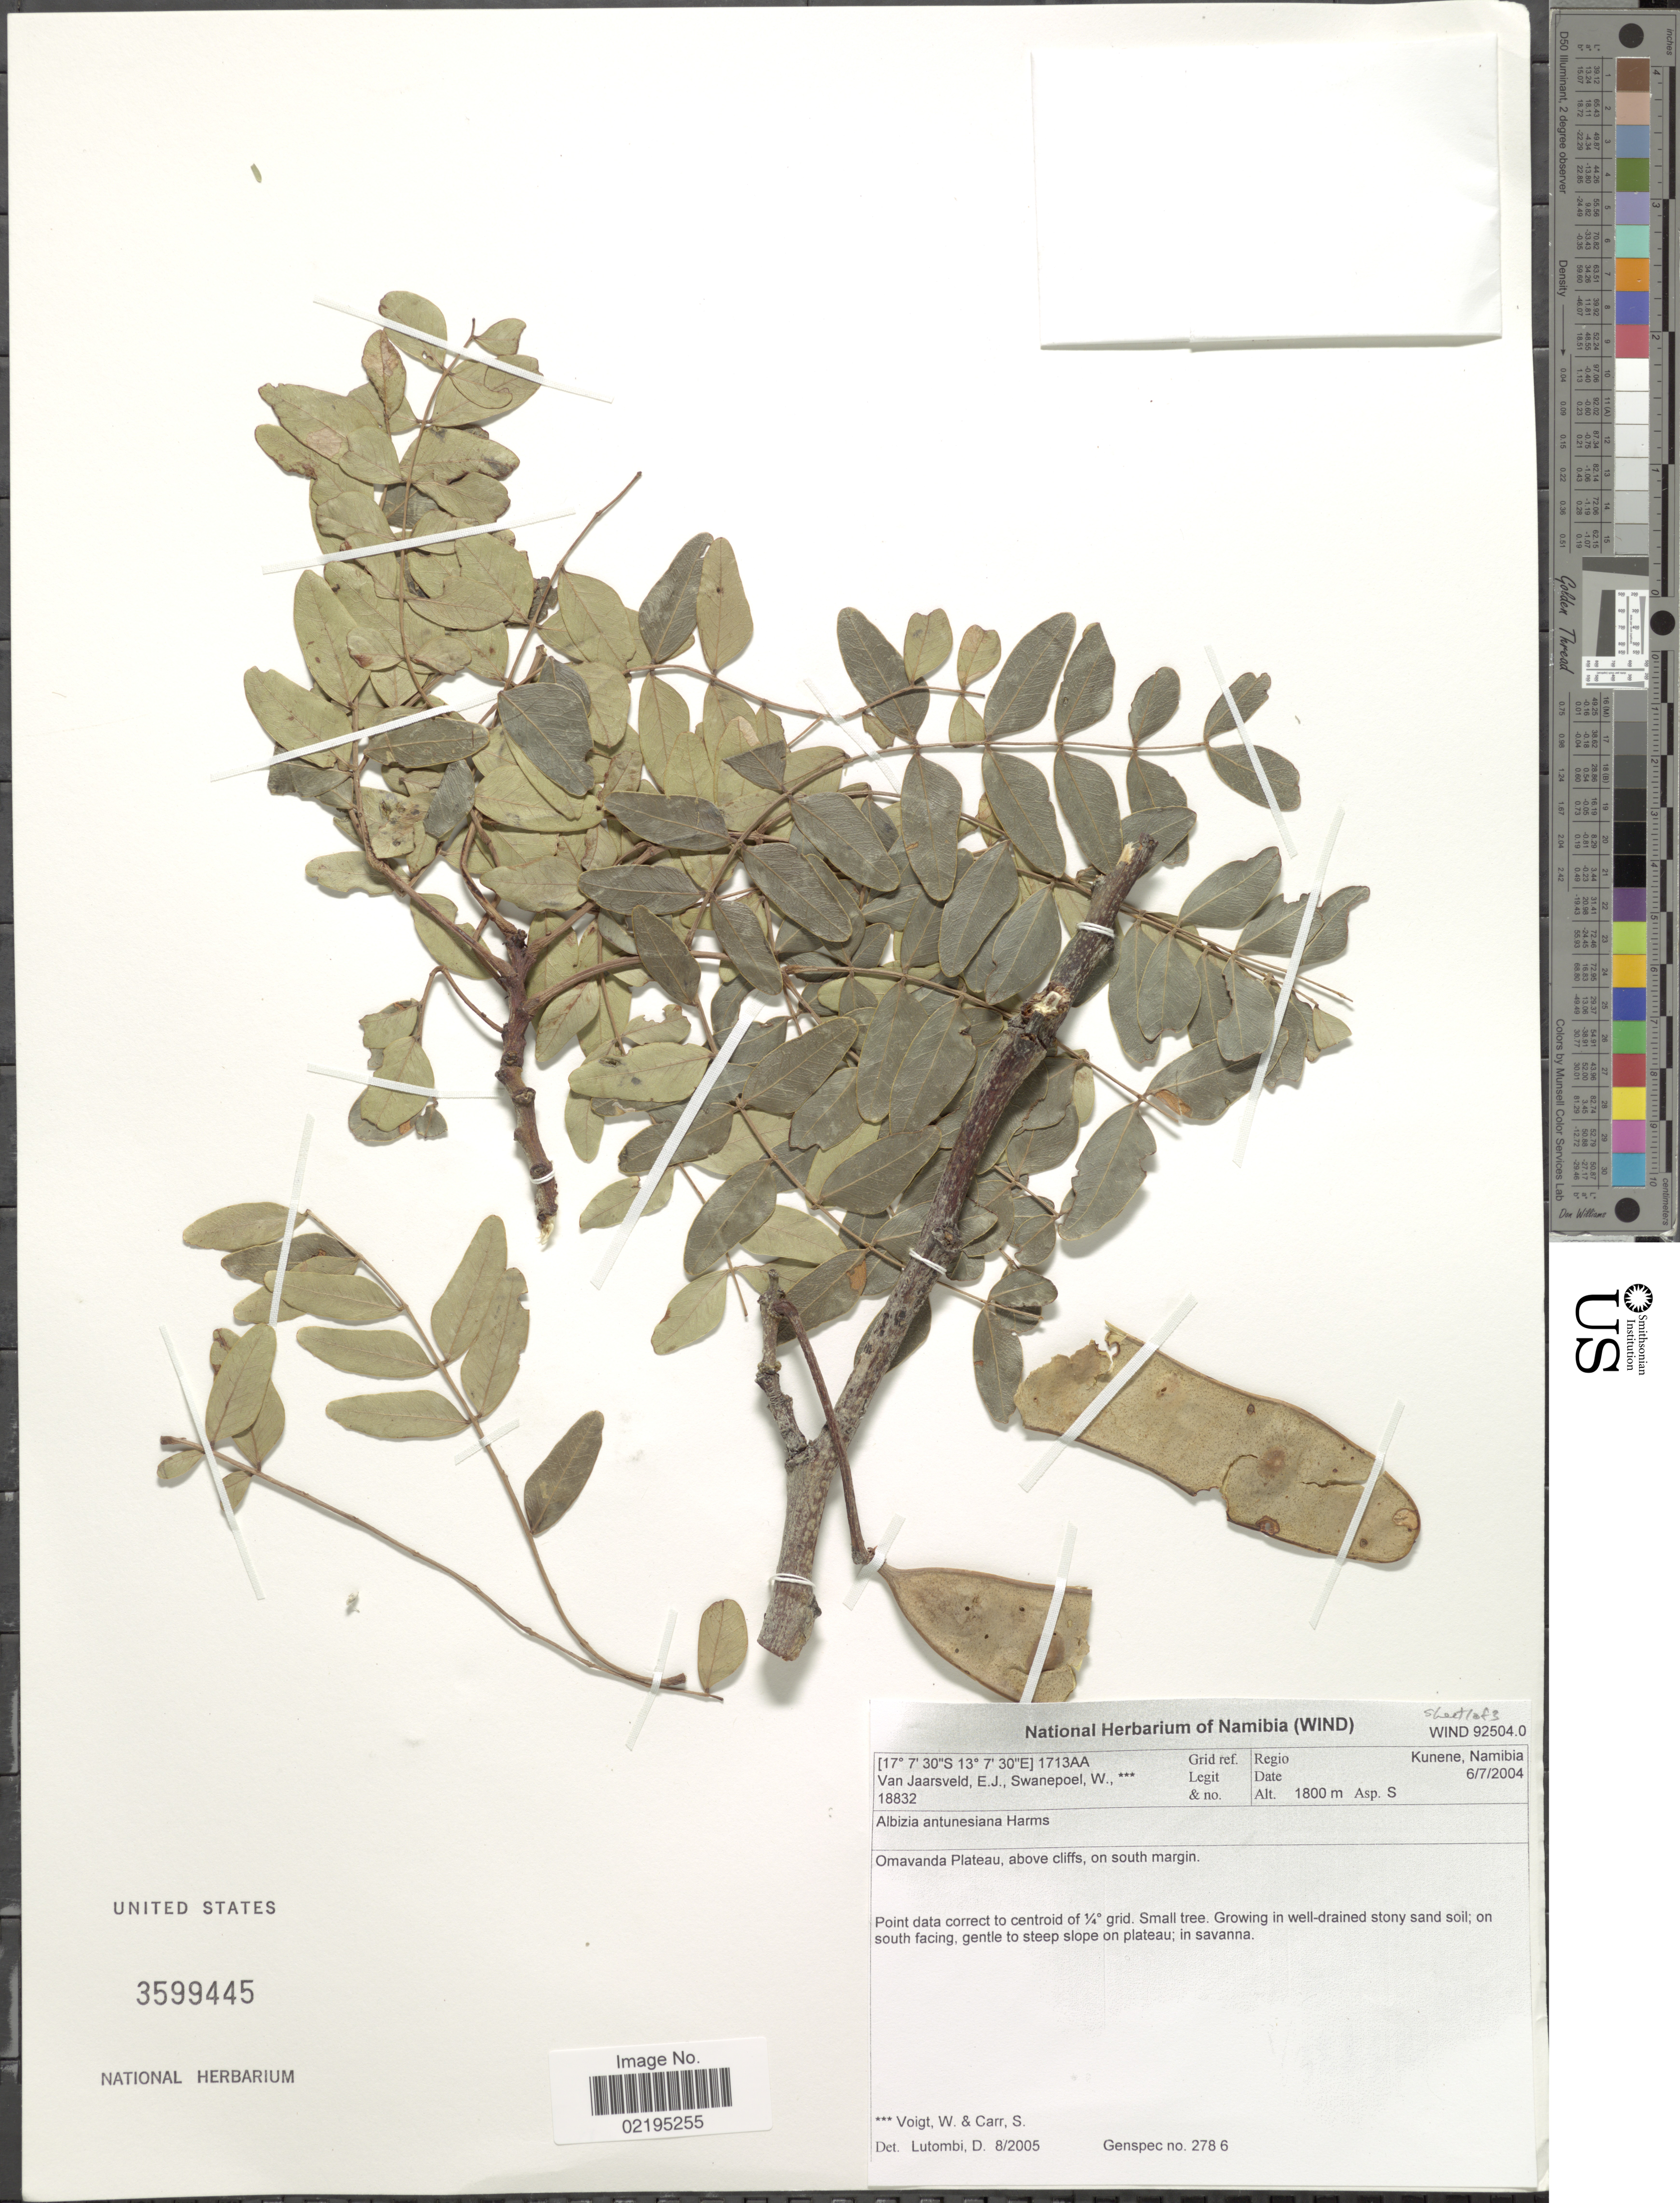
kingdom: Plantae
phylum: Tracheophyta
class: Magnoliopsida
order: Fabales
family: Fabaceae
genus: Albizia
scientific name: Albizia antunesiana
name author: Harms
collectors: E. van Jaarsveld & W. Swanepoel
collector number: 18832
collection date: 2004-07-06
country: Namibia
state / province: Kunene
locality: Omavanda Plateau, above cliffs, on south margin, 1713AA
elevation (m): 1800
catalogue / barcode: US 3599445